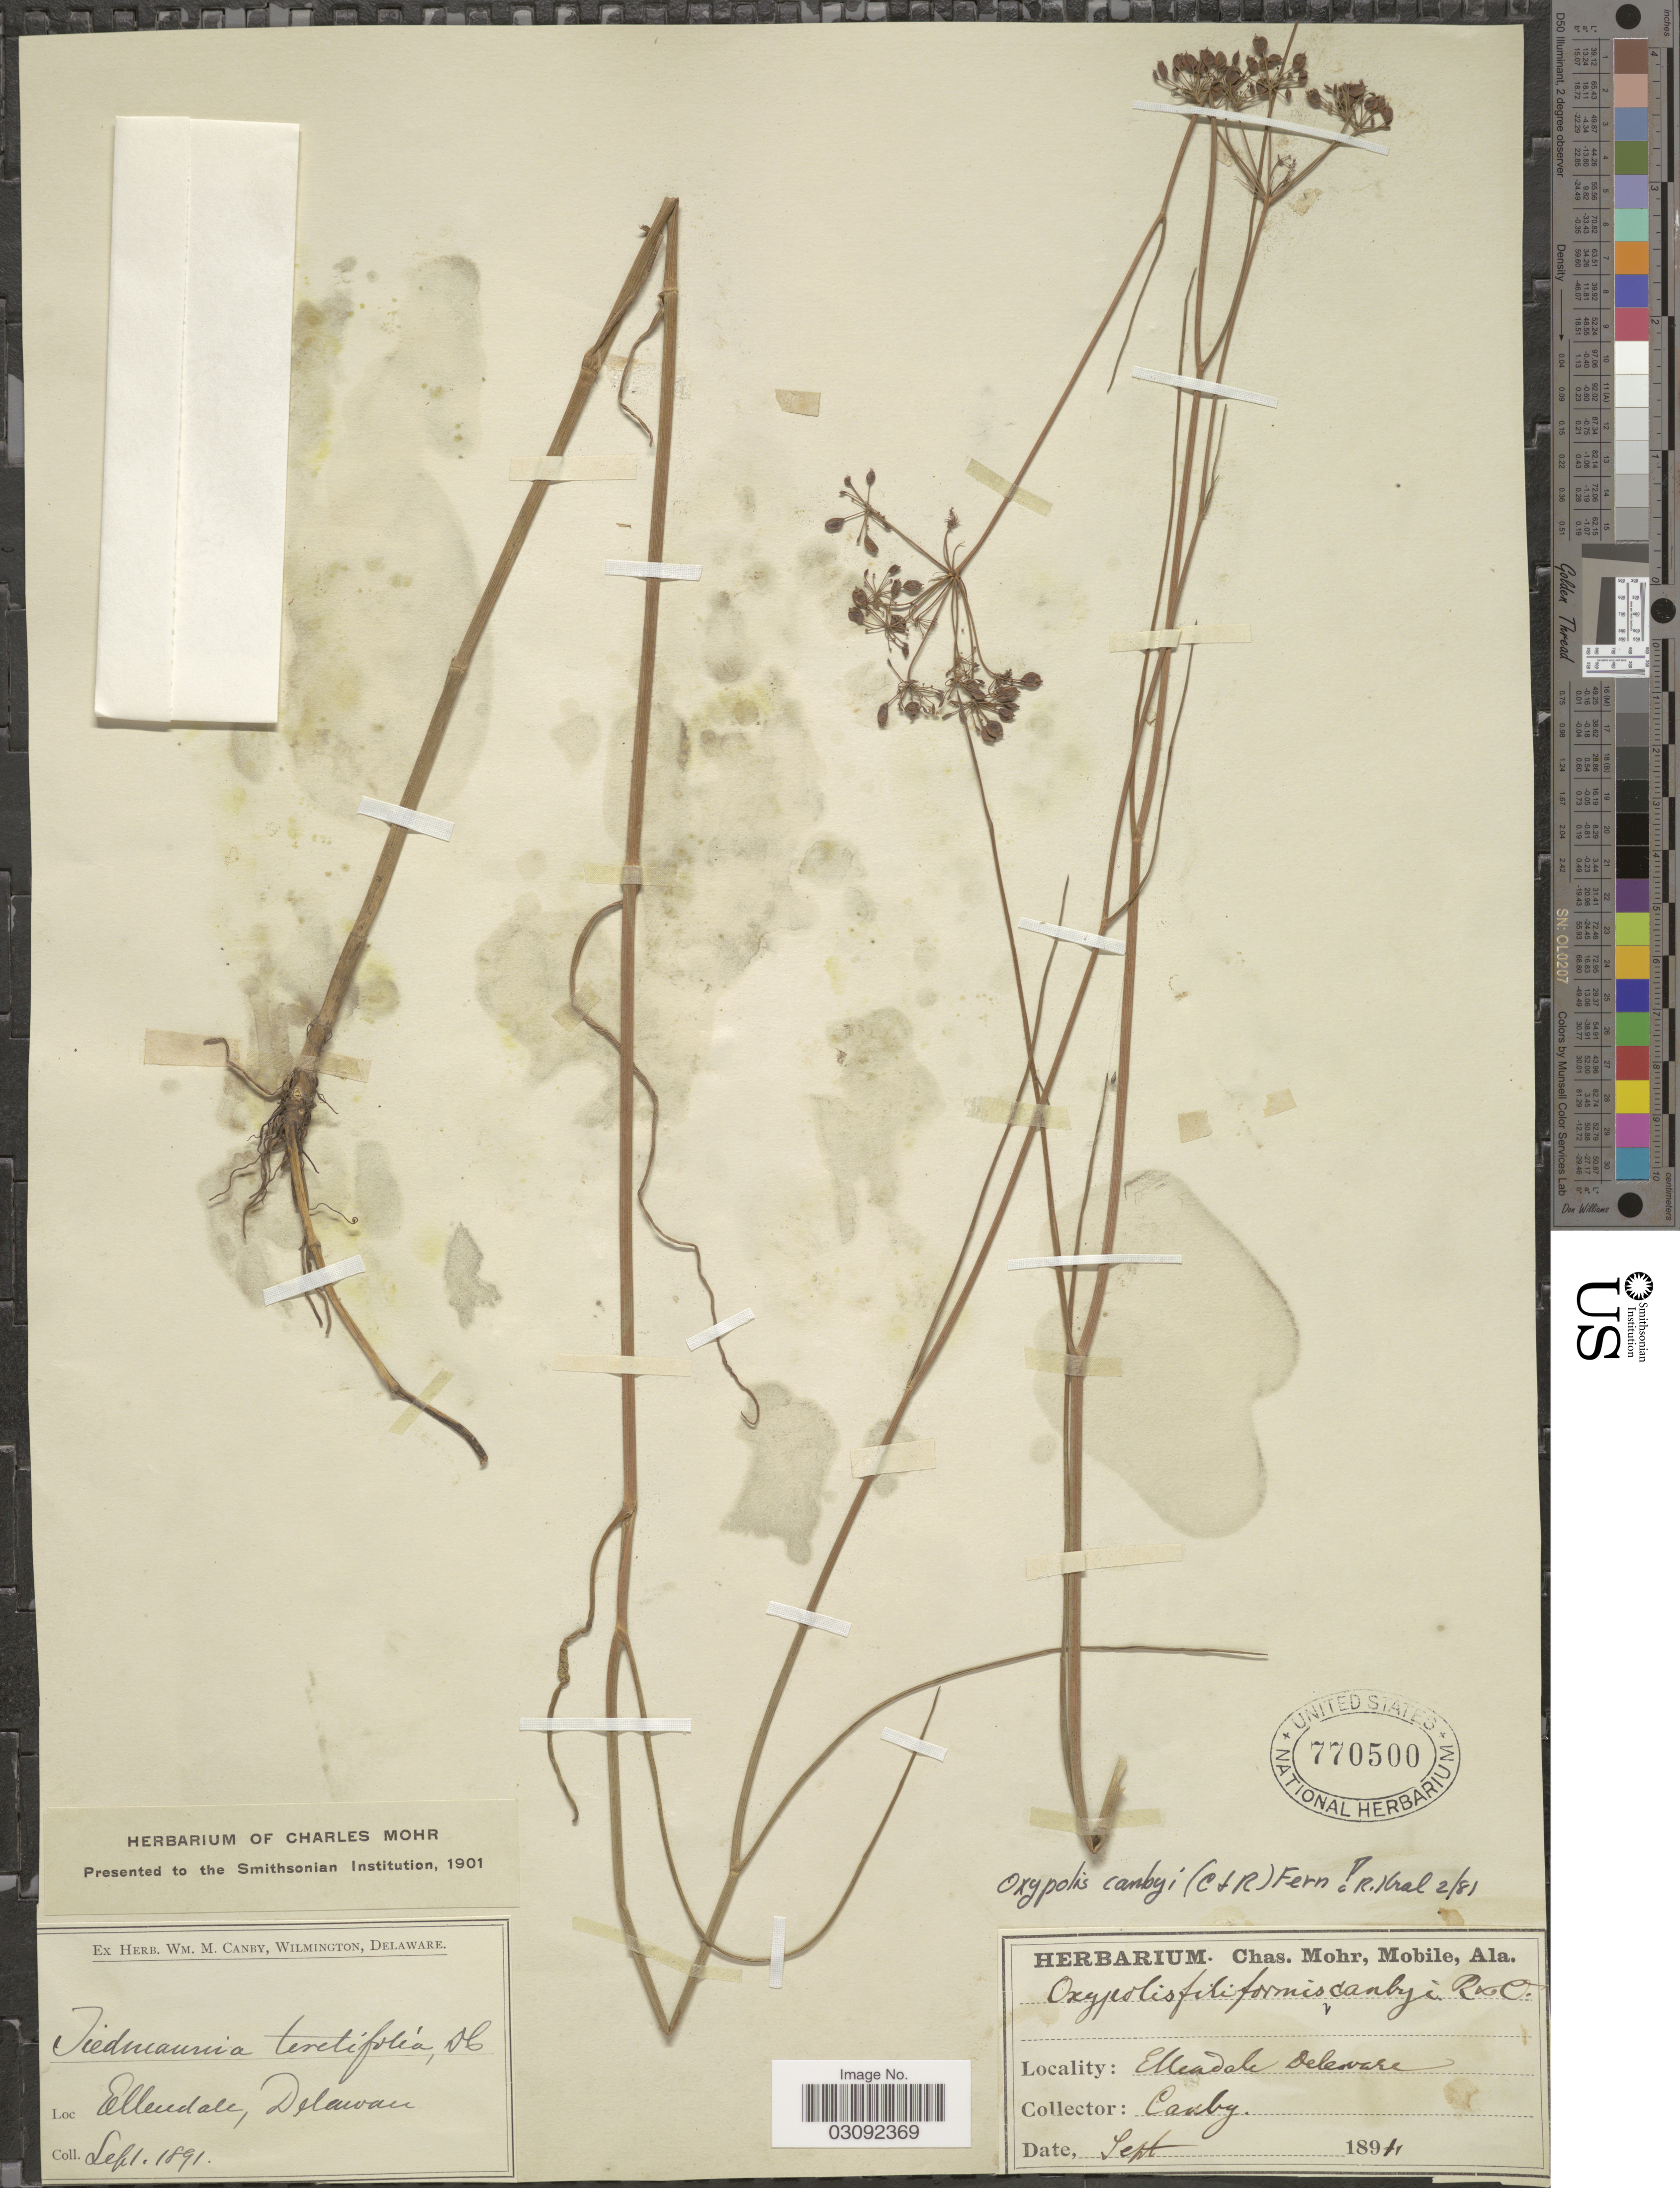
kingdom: Plantae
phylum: Tracheophyta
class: Magnoliopsida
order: Apiales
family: Apiaceae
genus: Oxypolis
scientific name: Oxypolis canbyi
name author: (J.M. Coult. & Rose) Fernald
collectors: W. M. Canby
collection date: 1891-09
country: United States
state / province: Delaware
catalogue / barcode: US 770500